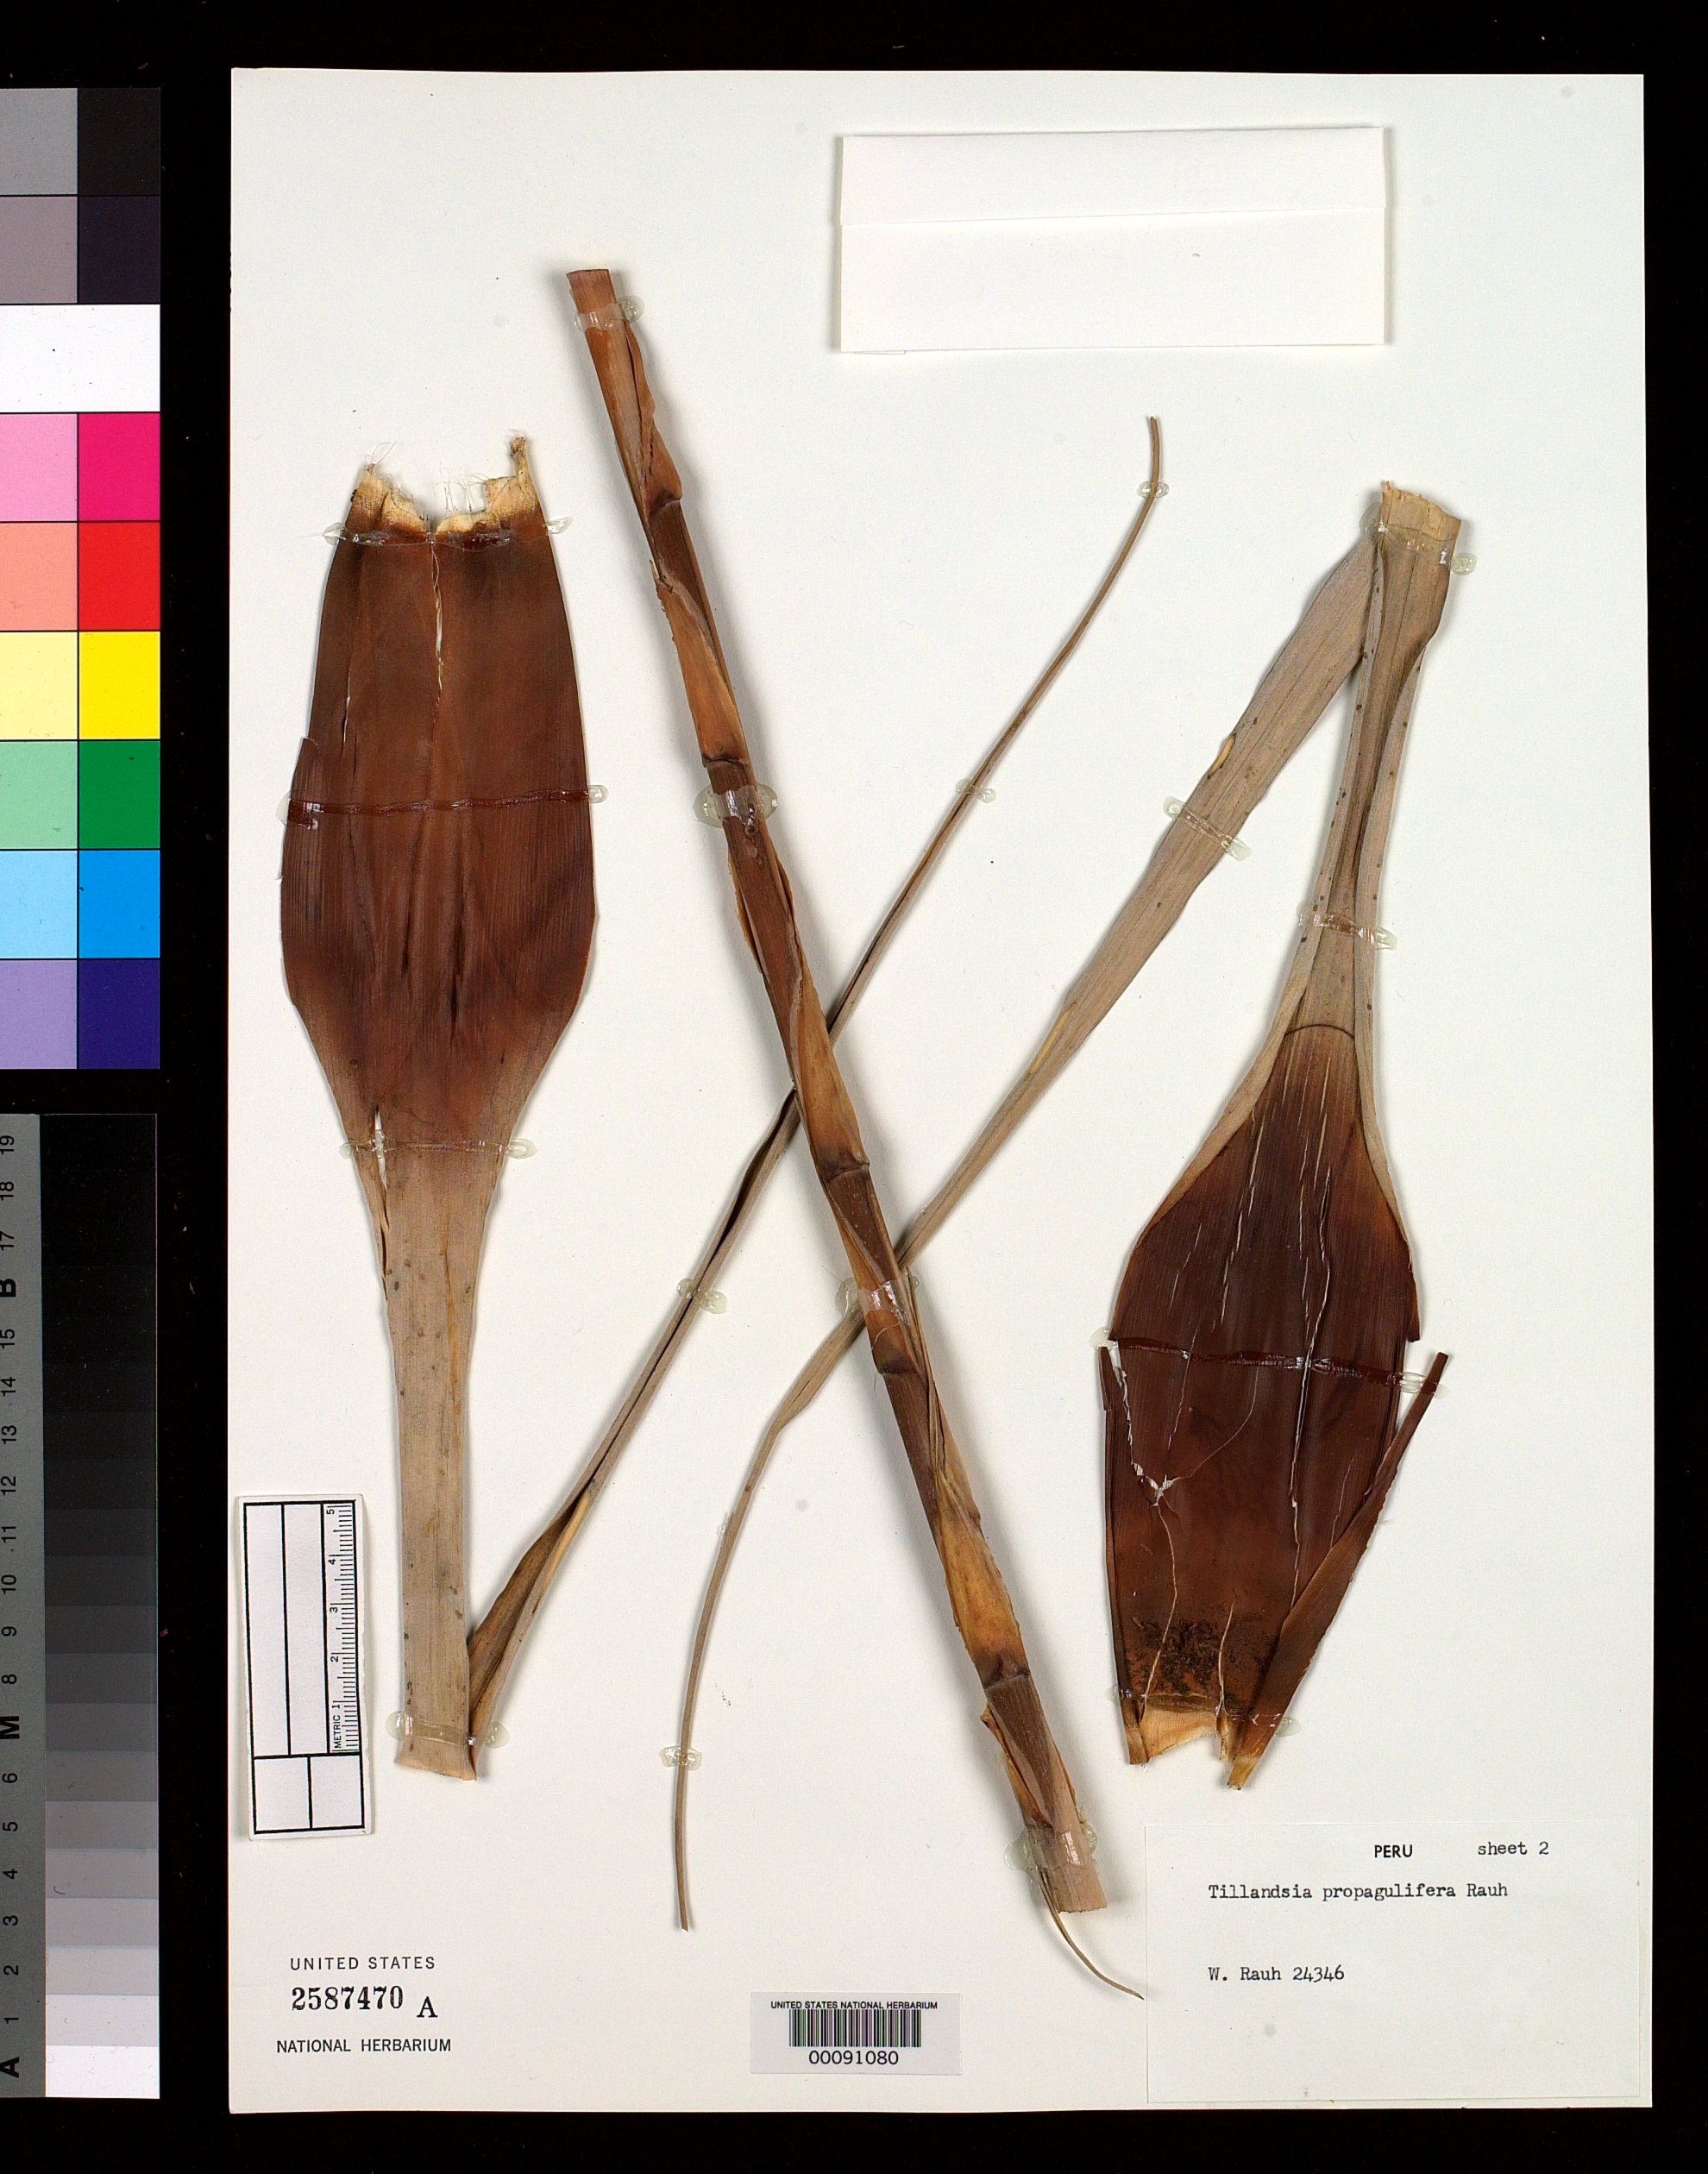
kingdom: Plantae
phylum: Tracheophyta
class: Liliopsida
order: Poales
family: Bromeliaceae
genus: Tillandsia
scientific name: Tillandsia propagulifera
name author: Rauh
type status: Isotype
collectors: W. Rauh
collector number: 24346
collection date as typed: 31 Aug 1970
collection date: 1970-08-31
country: Peru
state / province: La Libertad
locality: Rio Utcabamba near Milagro.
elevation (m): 450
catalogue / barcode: US 2587470A